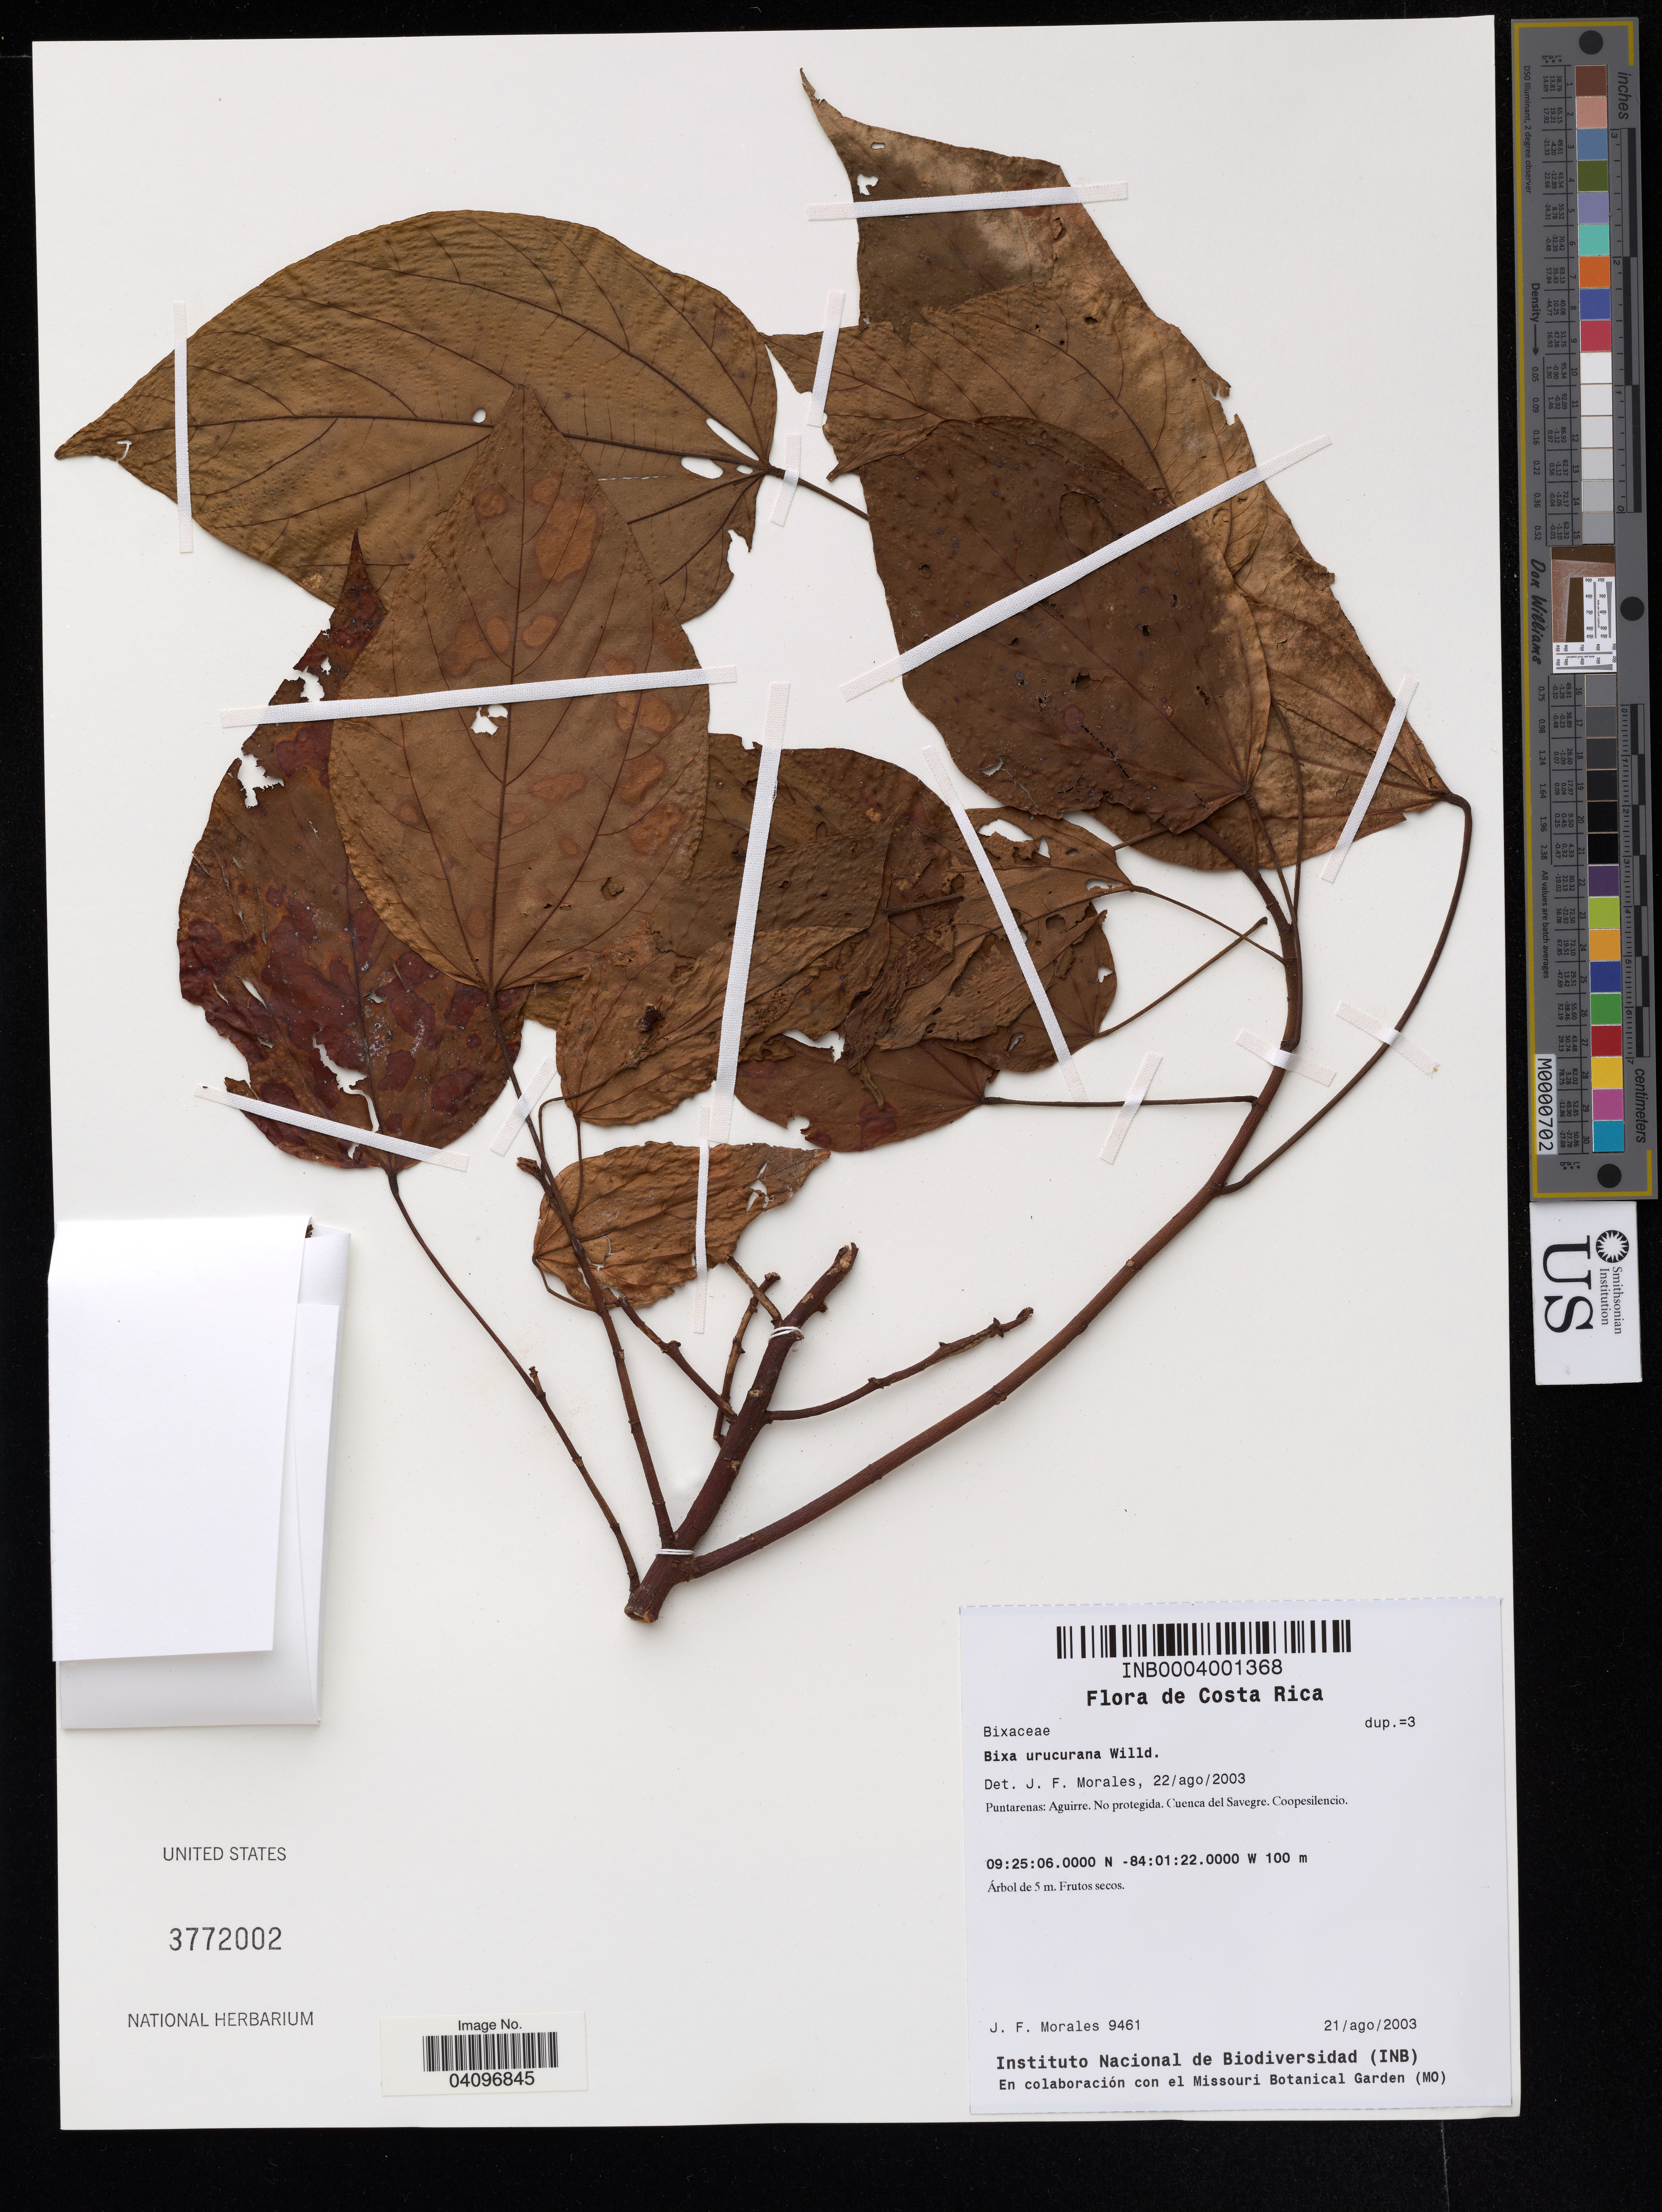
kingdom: Plantae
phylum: Tracheophyta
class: Magnoliopsida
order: Malvales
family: Bixaceae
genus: Bixa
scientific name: Bixa urucurana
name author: Willd.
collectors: J. Morales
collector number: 9461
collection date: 2003-08-21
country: Costa Rica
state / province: Puntarenas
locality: Aguirre. No protegida. Cuenca del Savegre. Coopesilencio.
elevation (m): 100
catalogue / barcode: US 3772002